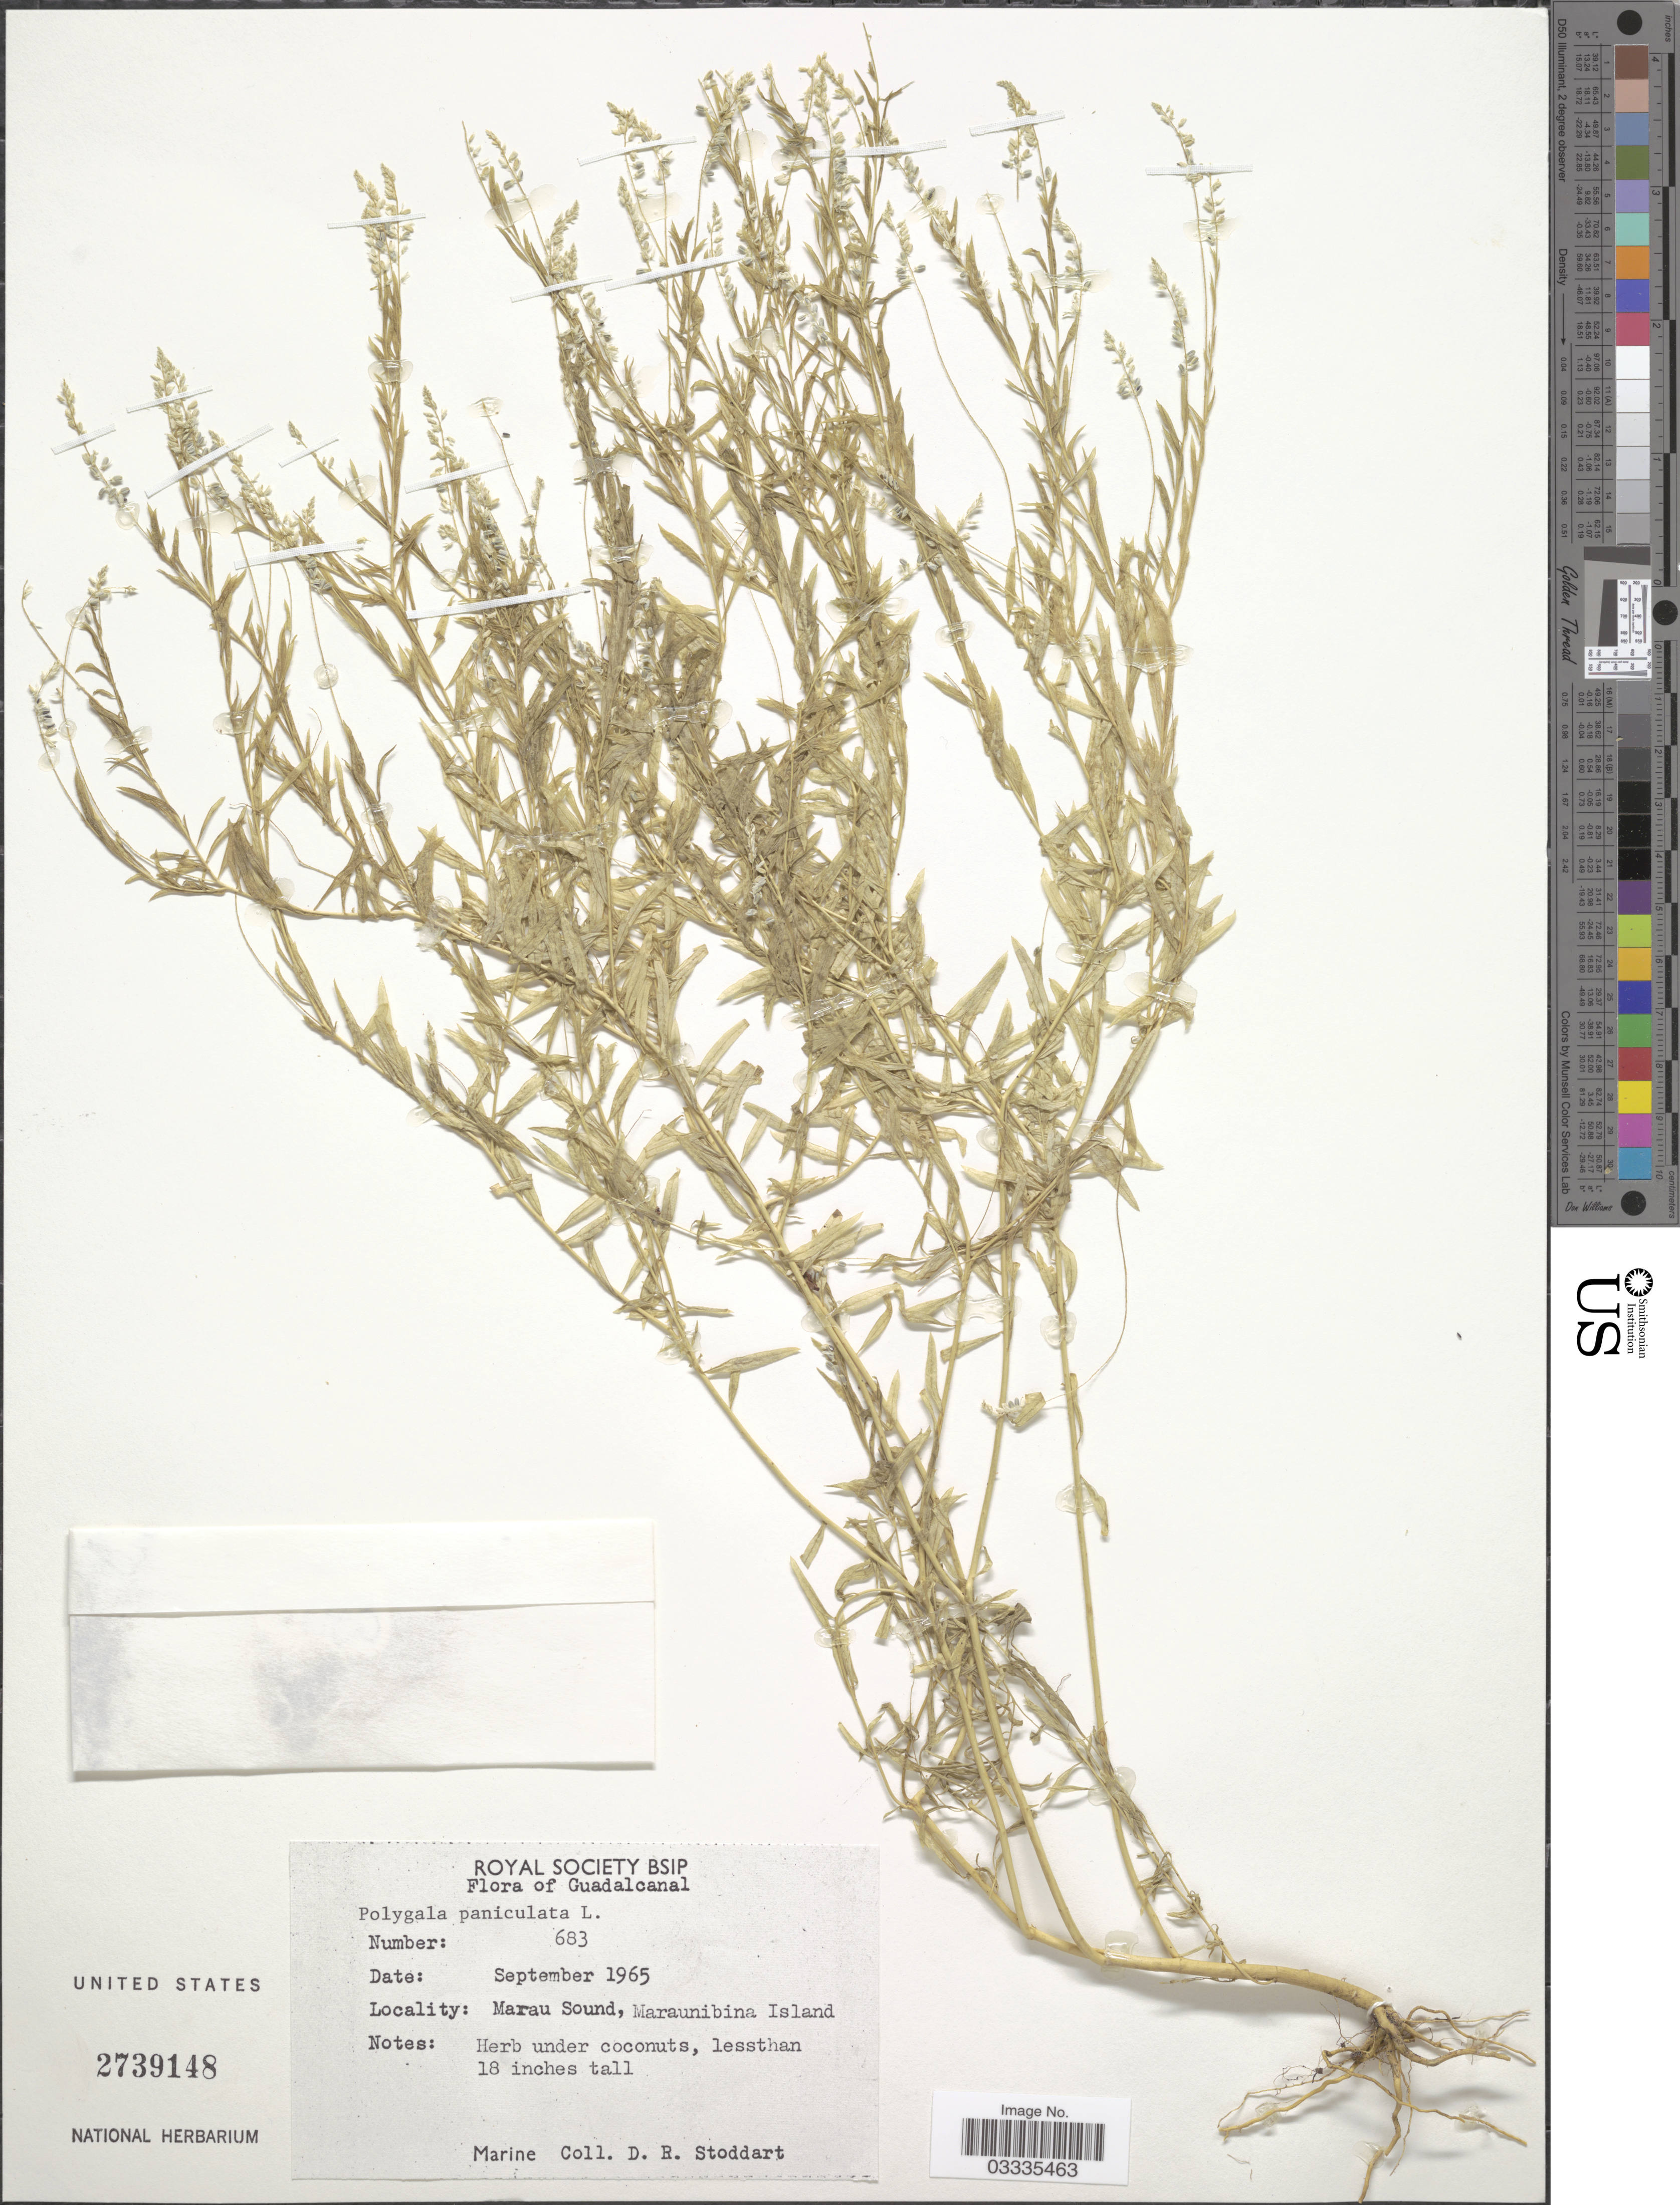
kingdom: Plantae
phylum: Tracheophyta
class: Magnoliopsida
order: Fabales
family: Polygalaceae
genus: Polygala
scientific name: Polygala paniculata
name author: L.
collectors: D. R. Stoddart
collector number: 683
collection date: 1965-09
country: Solomon Islands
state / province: Solomon Islands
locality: Marau Sound, Maraunibina Island.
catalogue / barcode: US 2739148